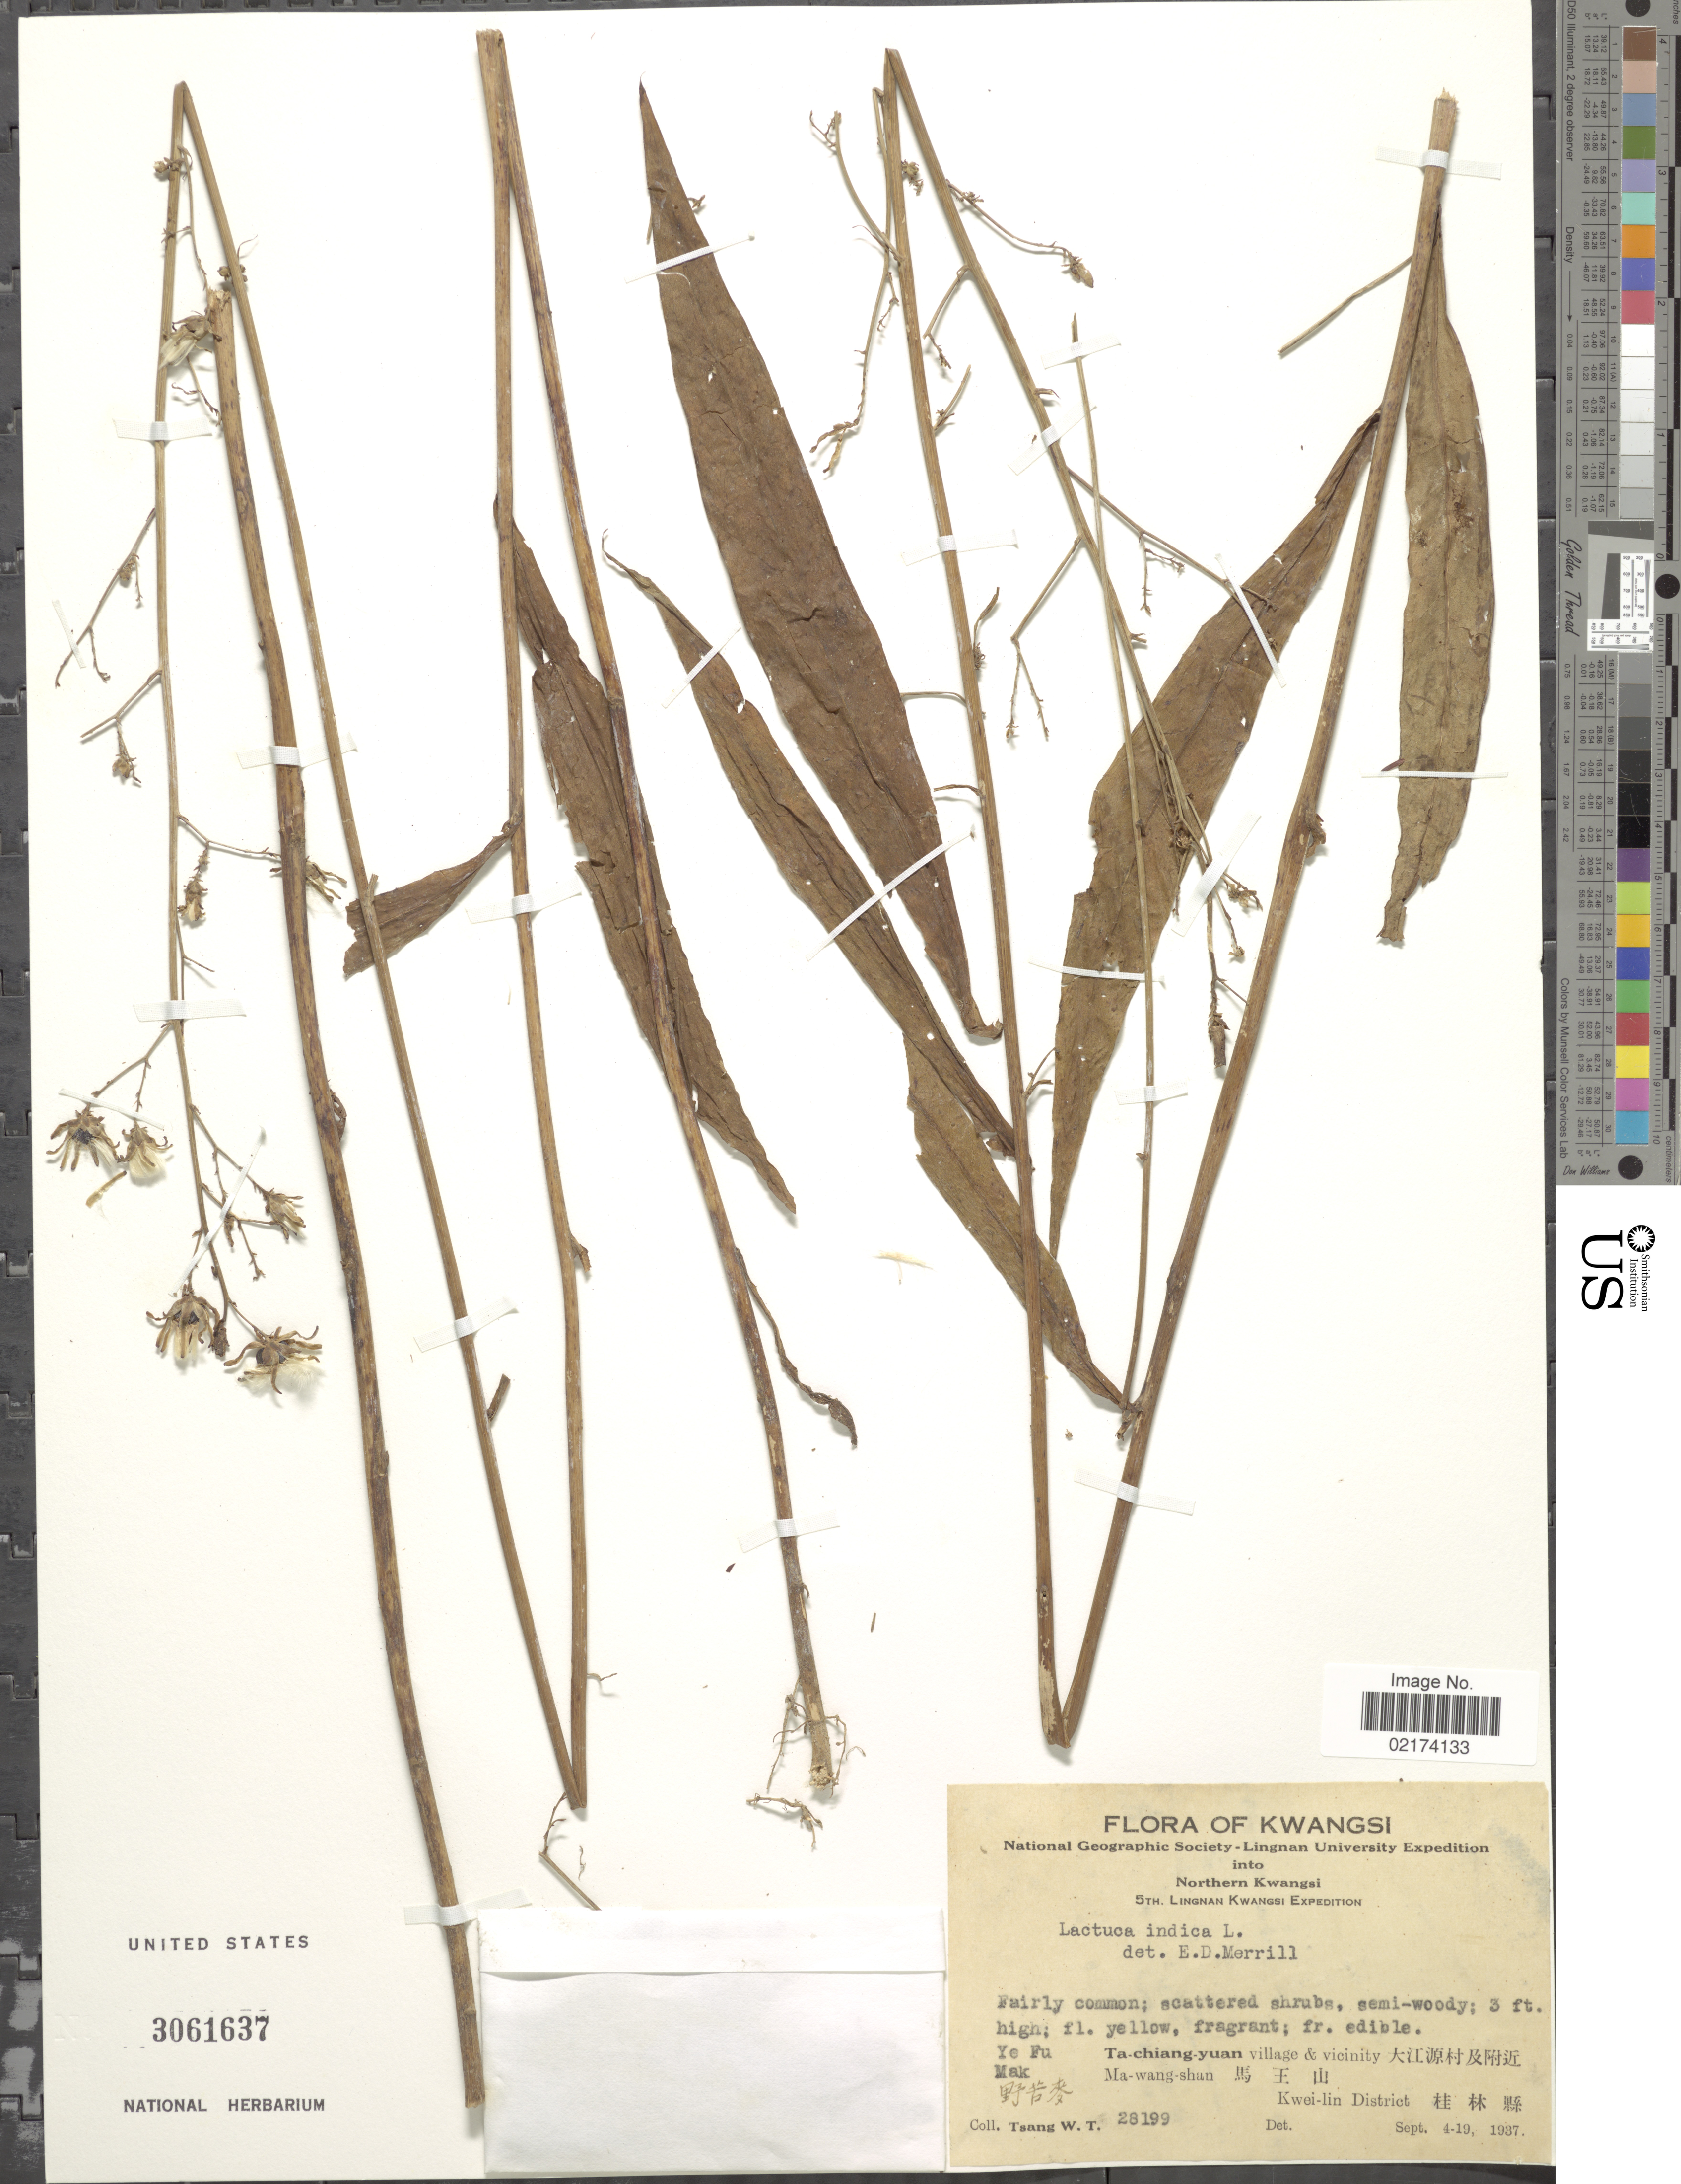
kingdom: Plantae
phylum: Tracheophyta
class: Magnoliopsida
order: Asterales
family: Asteraceae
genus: Lactuca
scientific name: Lactuca indica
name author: L.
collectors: W. T. Tsang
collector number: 28199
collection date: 1937-09-04/1937-09-19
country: China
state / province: Guangxi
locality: Northern Kwangsi, Ye Fu Mak, Ta-chiang-yuan village & vicinity, Ma-wang-shan, Kwei-lin District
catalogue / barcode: US 3061637